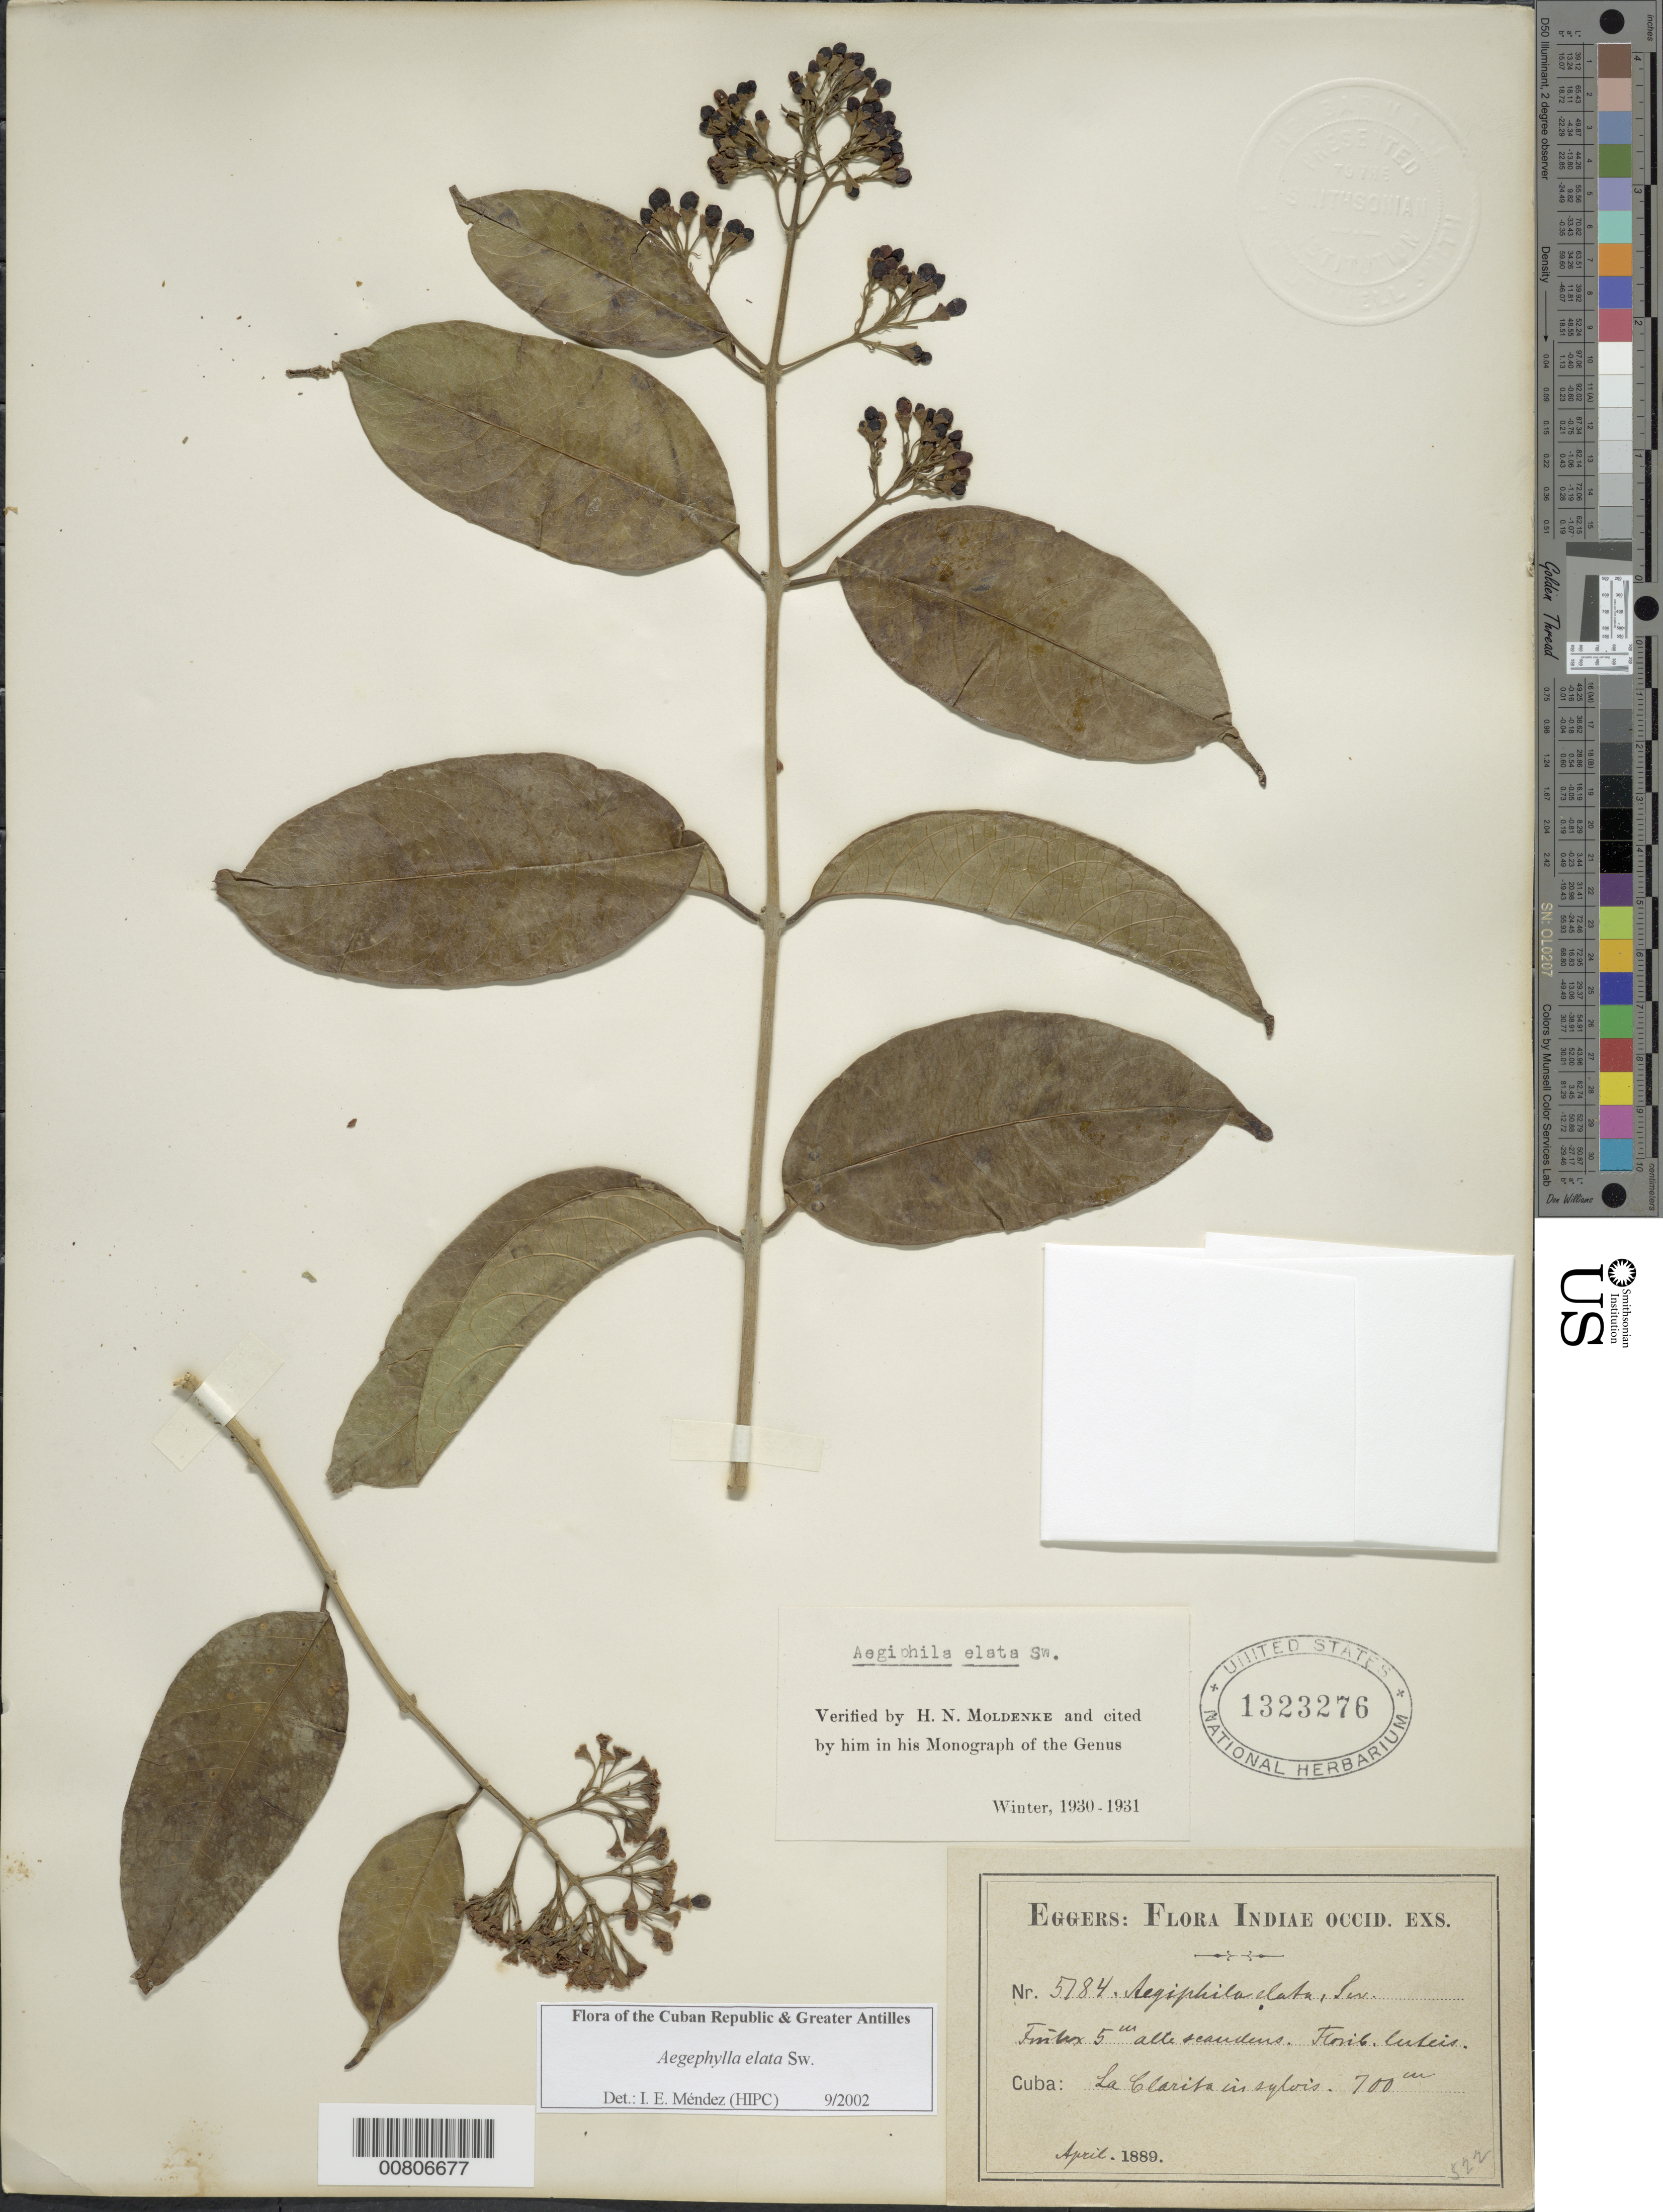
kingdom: Plantae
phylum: Tracheophyta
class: Magnoliopsida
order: Lamiales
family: Lamiaceae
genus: Aegiphila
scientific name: Aegiphila elata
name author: Sw.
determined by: Méndez, Isidro E., (HIPC)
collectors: H. F. A. von Eggers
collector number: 5184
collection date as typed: Apr 1889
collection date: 1889-04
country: Cuba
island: Cuba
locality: La Clarita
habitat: Sylvis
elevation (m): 700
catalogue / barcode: US 1323276